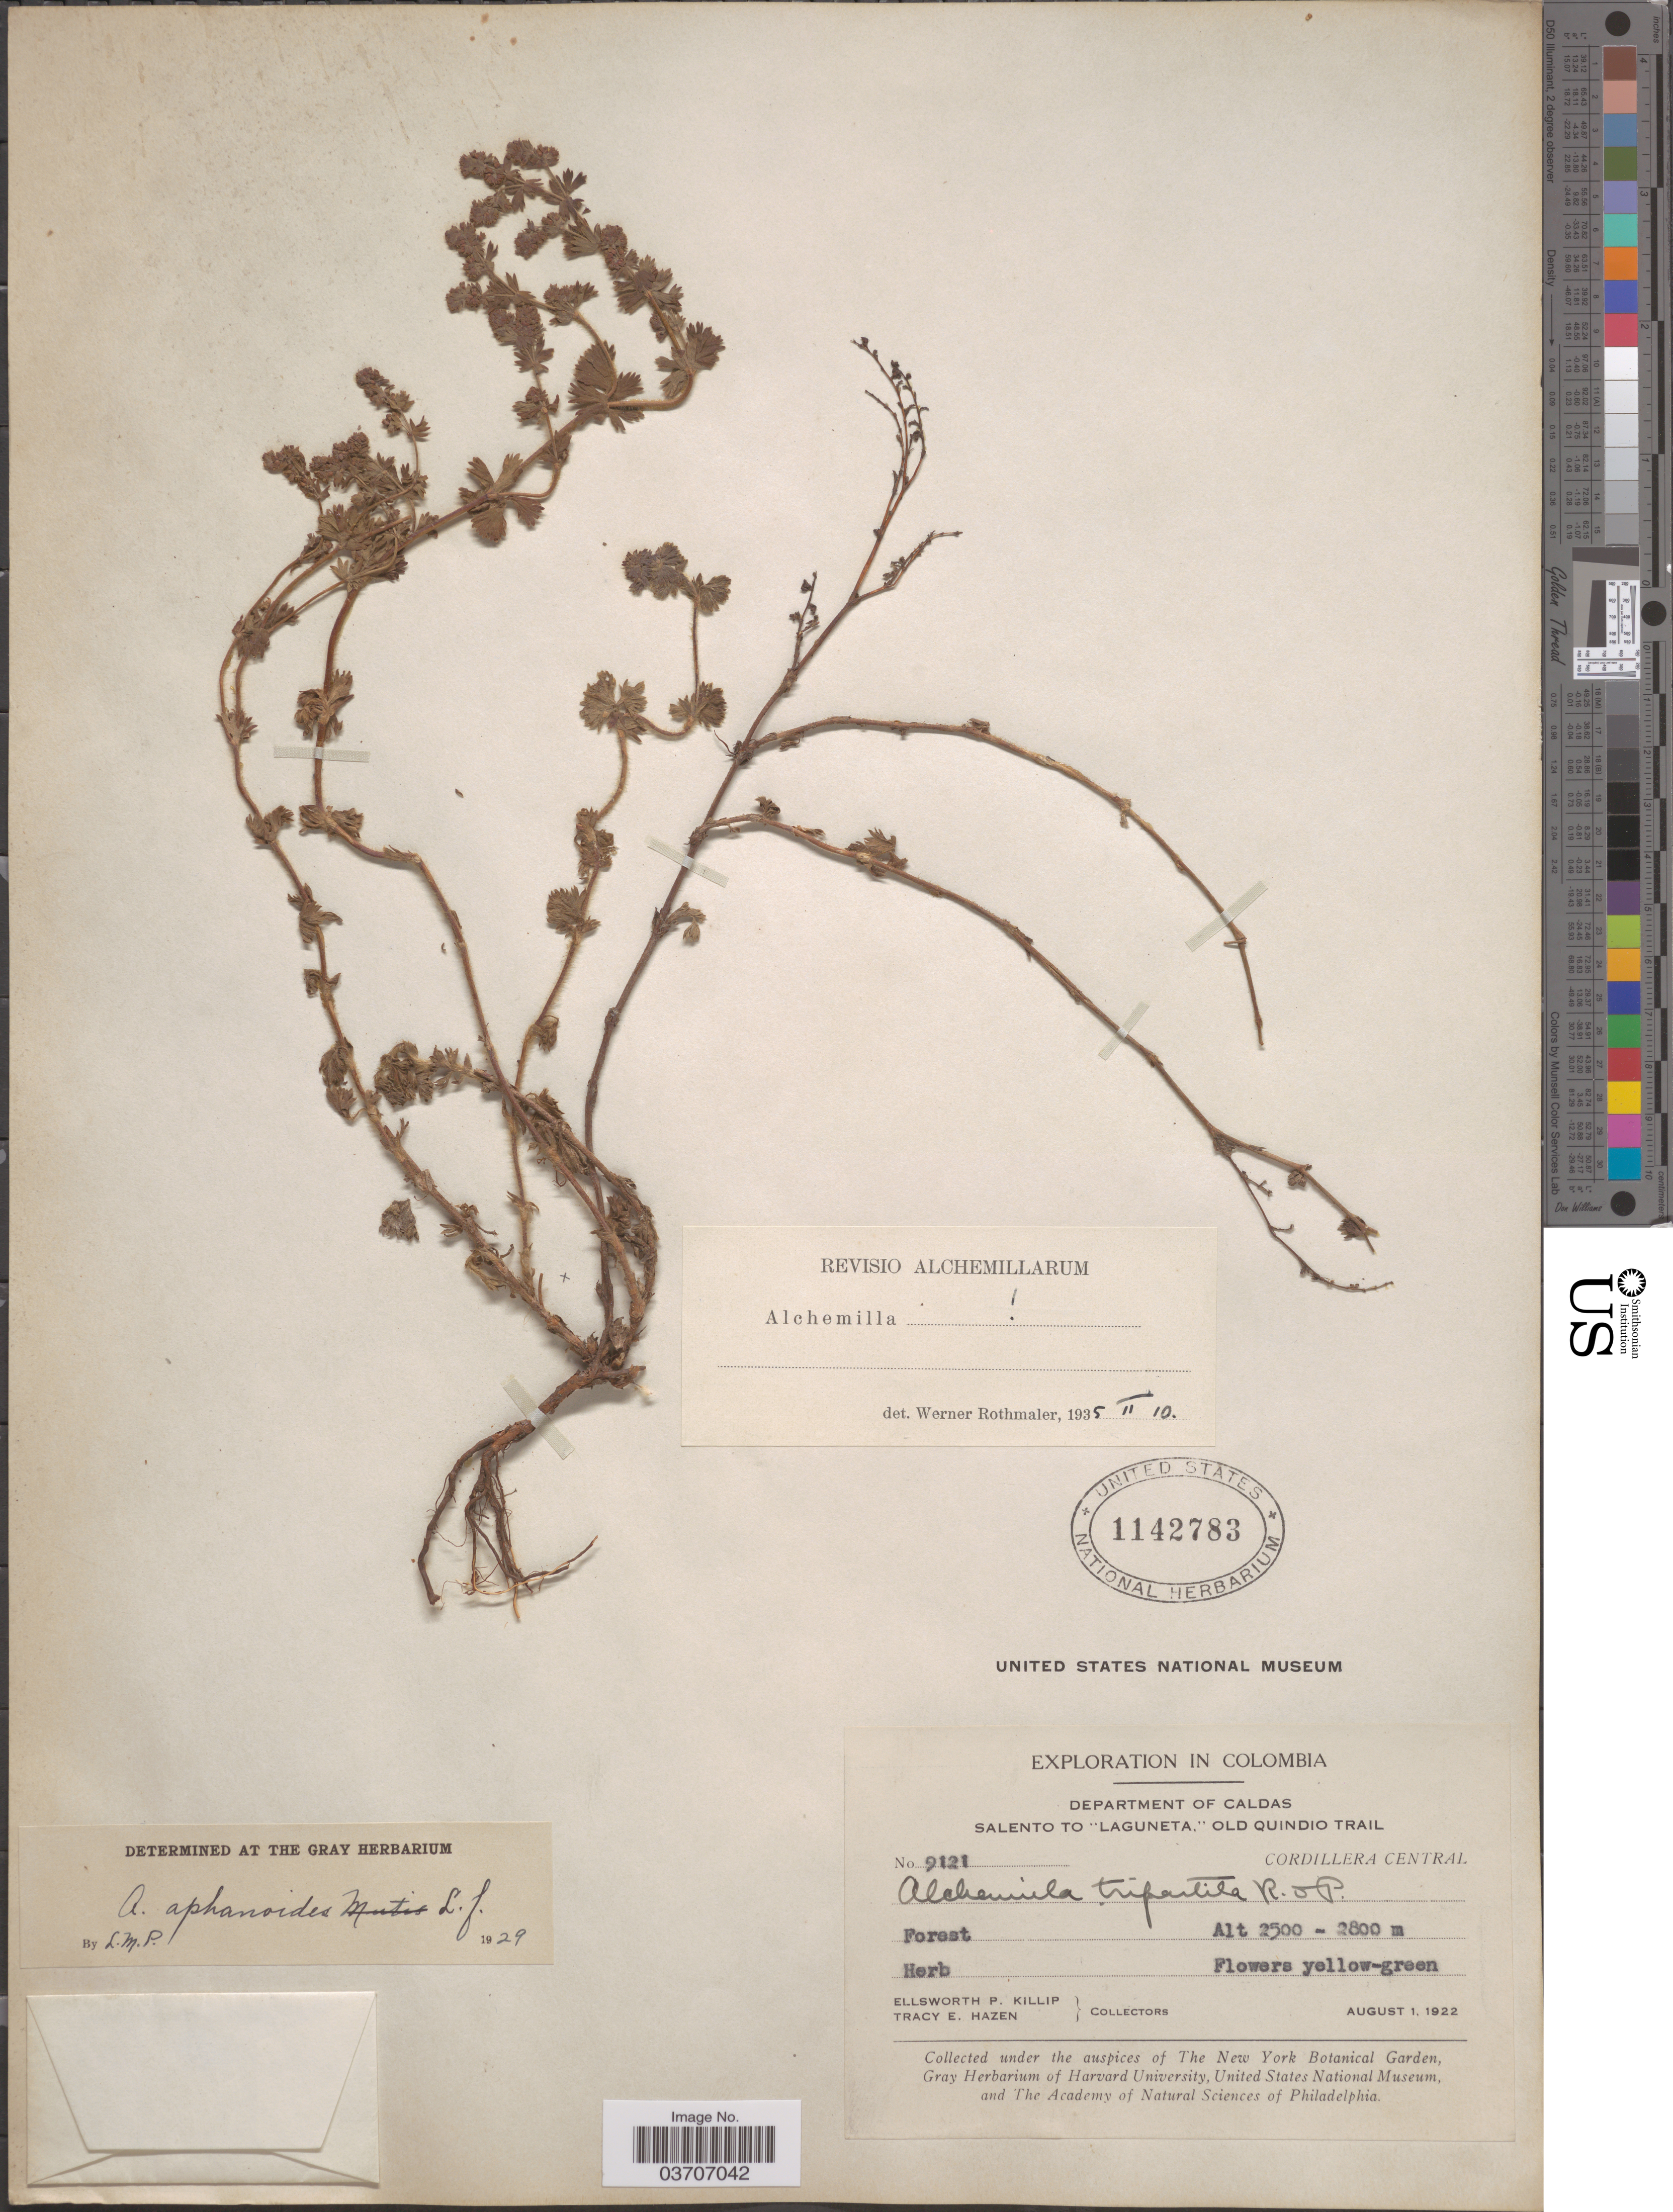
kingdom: Plantae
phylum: Tracheophyta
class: Magnoliopsida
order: Rosales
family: Rosaceae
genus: Lachemilla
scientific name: Lachemilla aphanoides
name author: (Mutis ex L. f.) Rothm.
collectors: E. P. Killip & T. E. Hazen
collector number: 9121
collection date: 1922-08-01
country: Colombia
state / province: Caldas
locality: Department of Caldas. Salento to "Laguneta," Old Quindio Trail. Cordillera Central.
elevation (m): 2500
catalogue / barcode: US 1142783